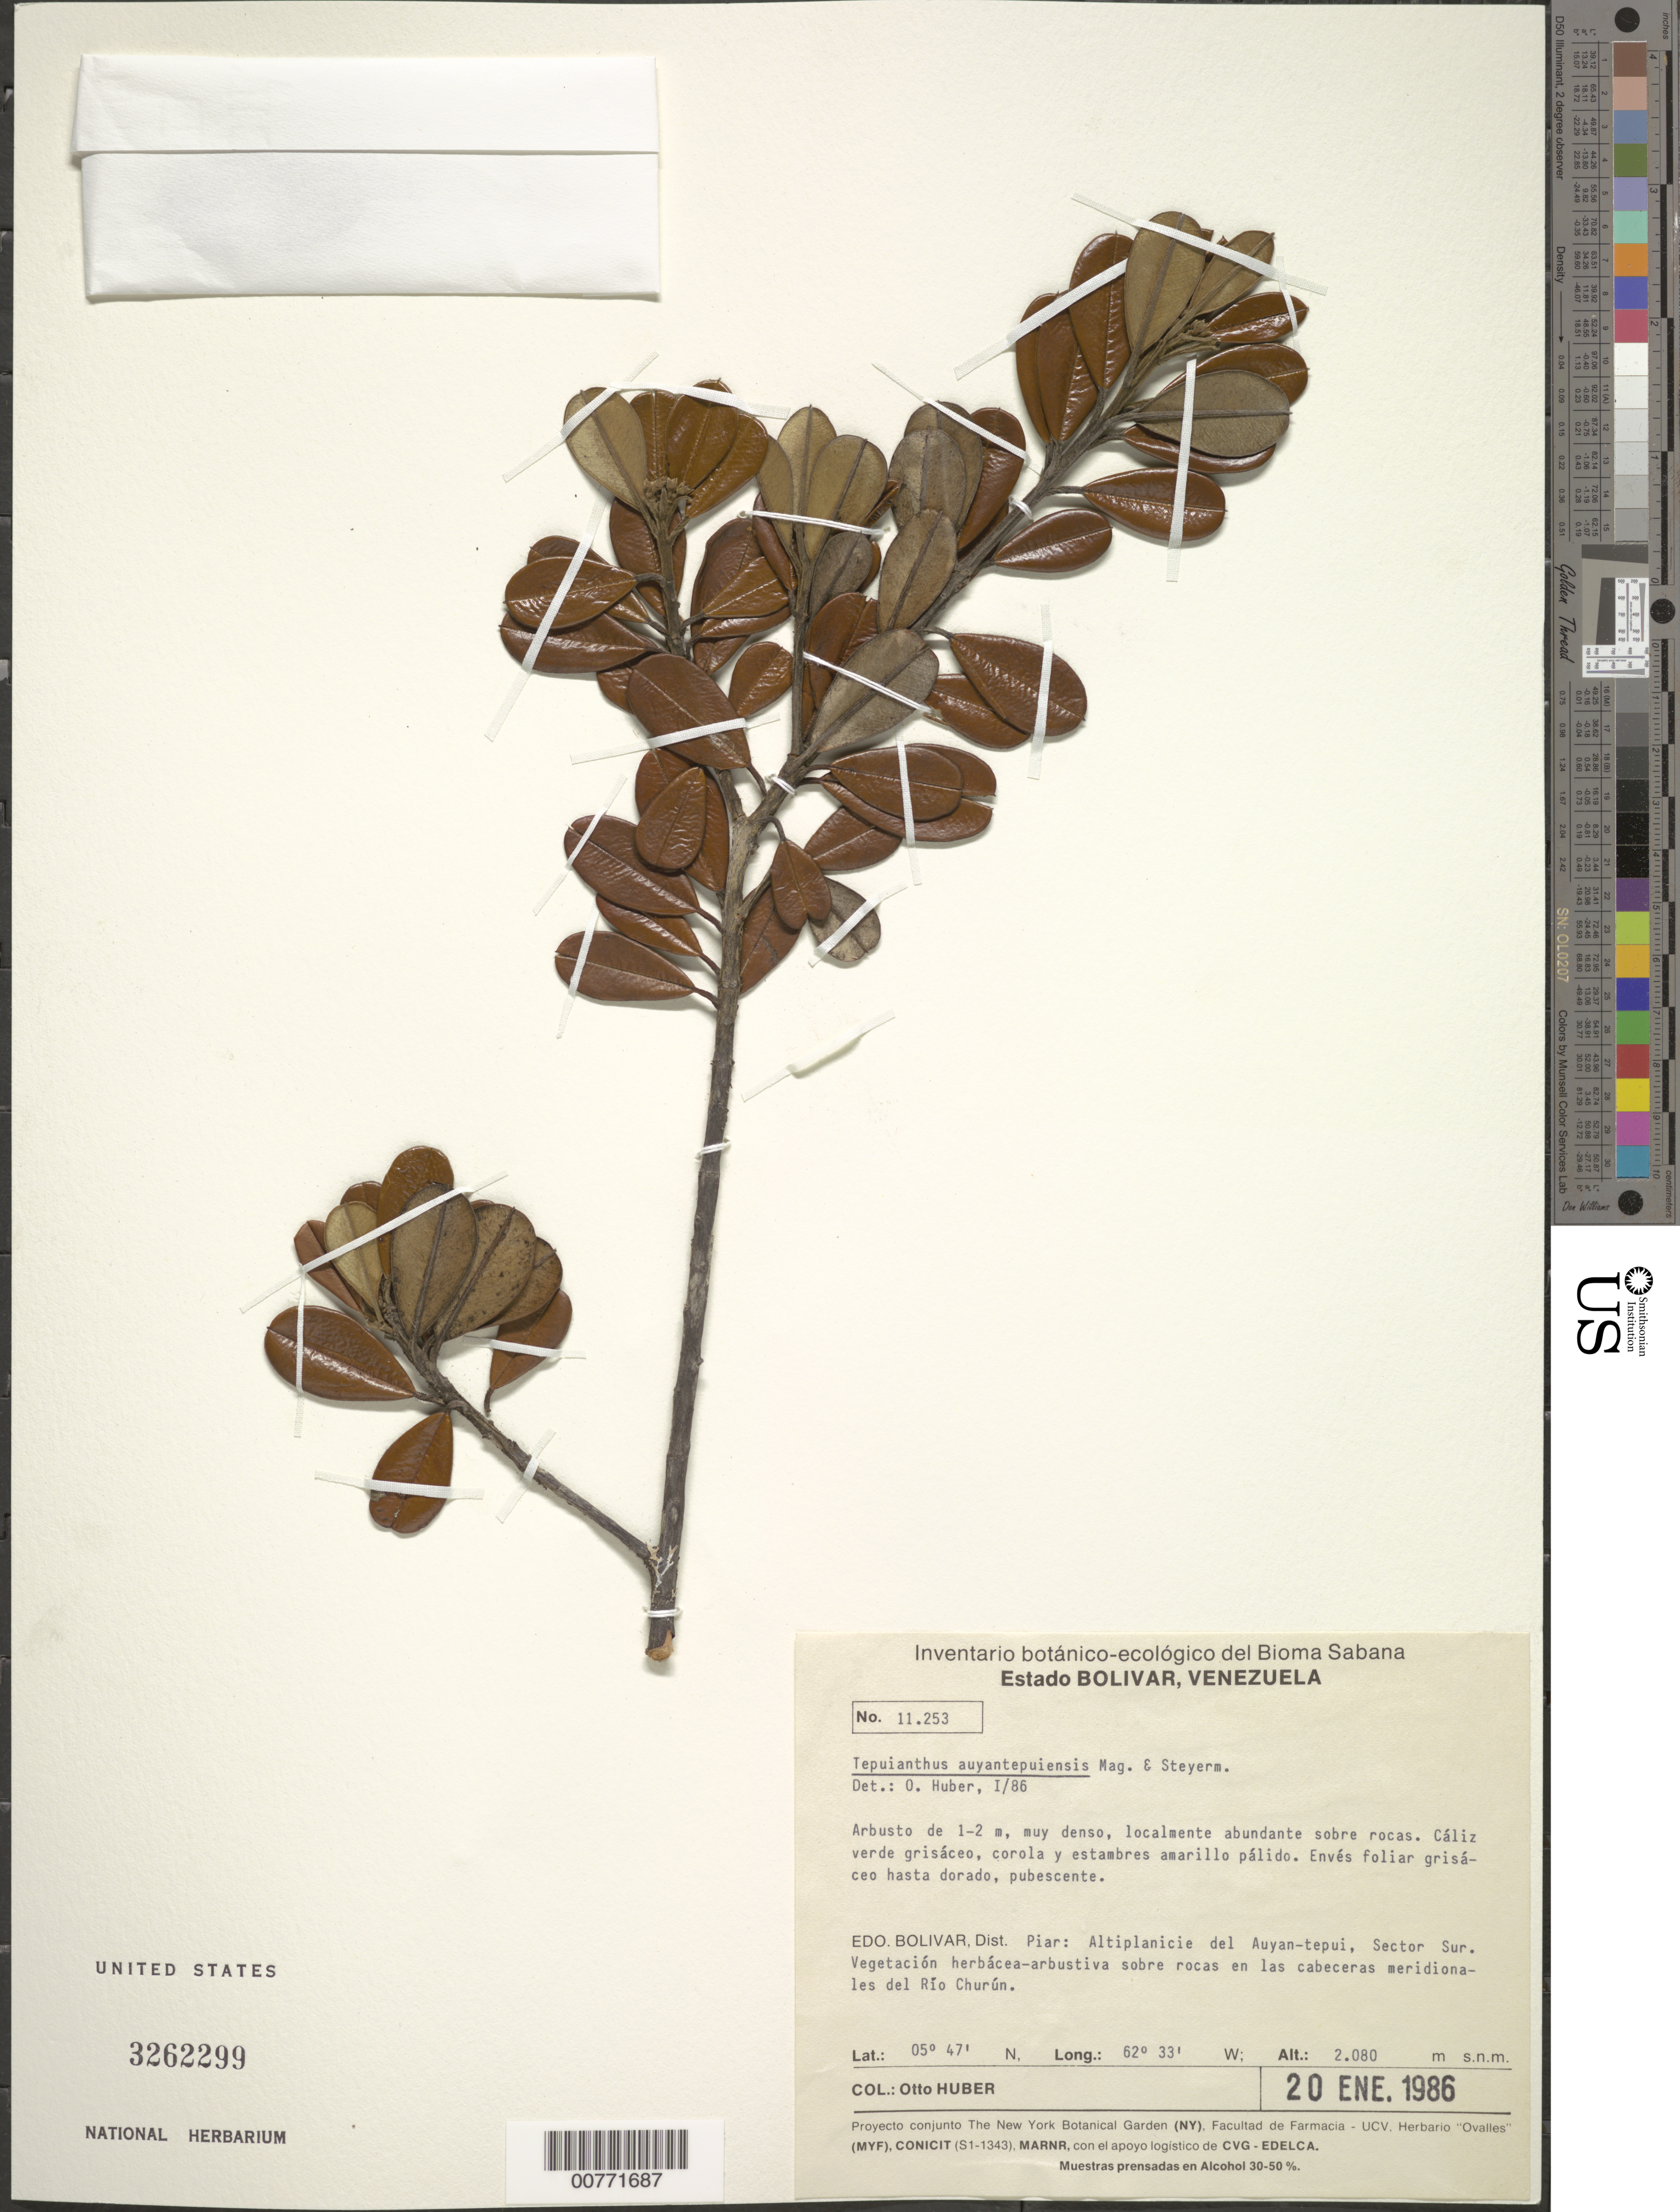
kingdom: Plantae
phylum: Tracheophyta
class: Magnoliopsida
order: Malvales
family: Thymelaeaceae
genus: Tepuianthus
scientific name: Tepuianthus auyantepuiensis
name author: Maguire & Steyerm.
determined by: Huber, Otto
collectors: O. Huber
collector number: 11253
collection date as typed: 20-Jan-86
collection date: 1986-01-20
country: Venezuela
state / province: Bolívar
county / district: Piar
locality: Auyan-tepuí, sector sur, cabeceras meridionales del Río Churún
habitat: Altiplanicie de vegetación herbácea-arbustiva, sobre rocas en las cabeceras meridionales del rio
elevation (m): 2080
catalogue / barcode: US 3262299